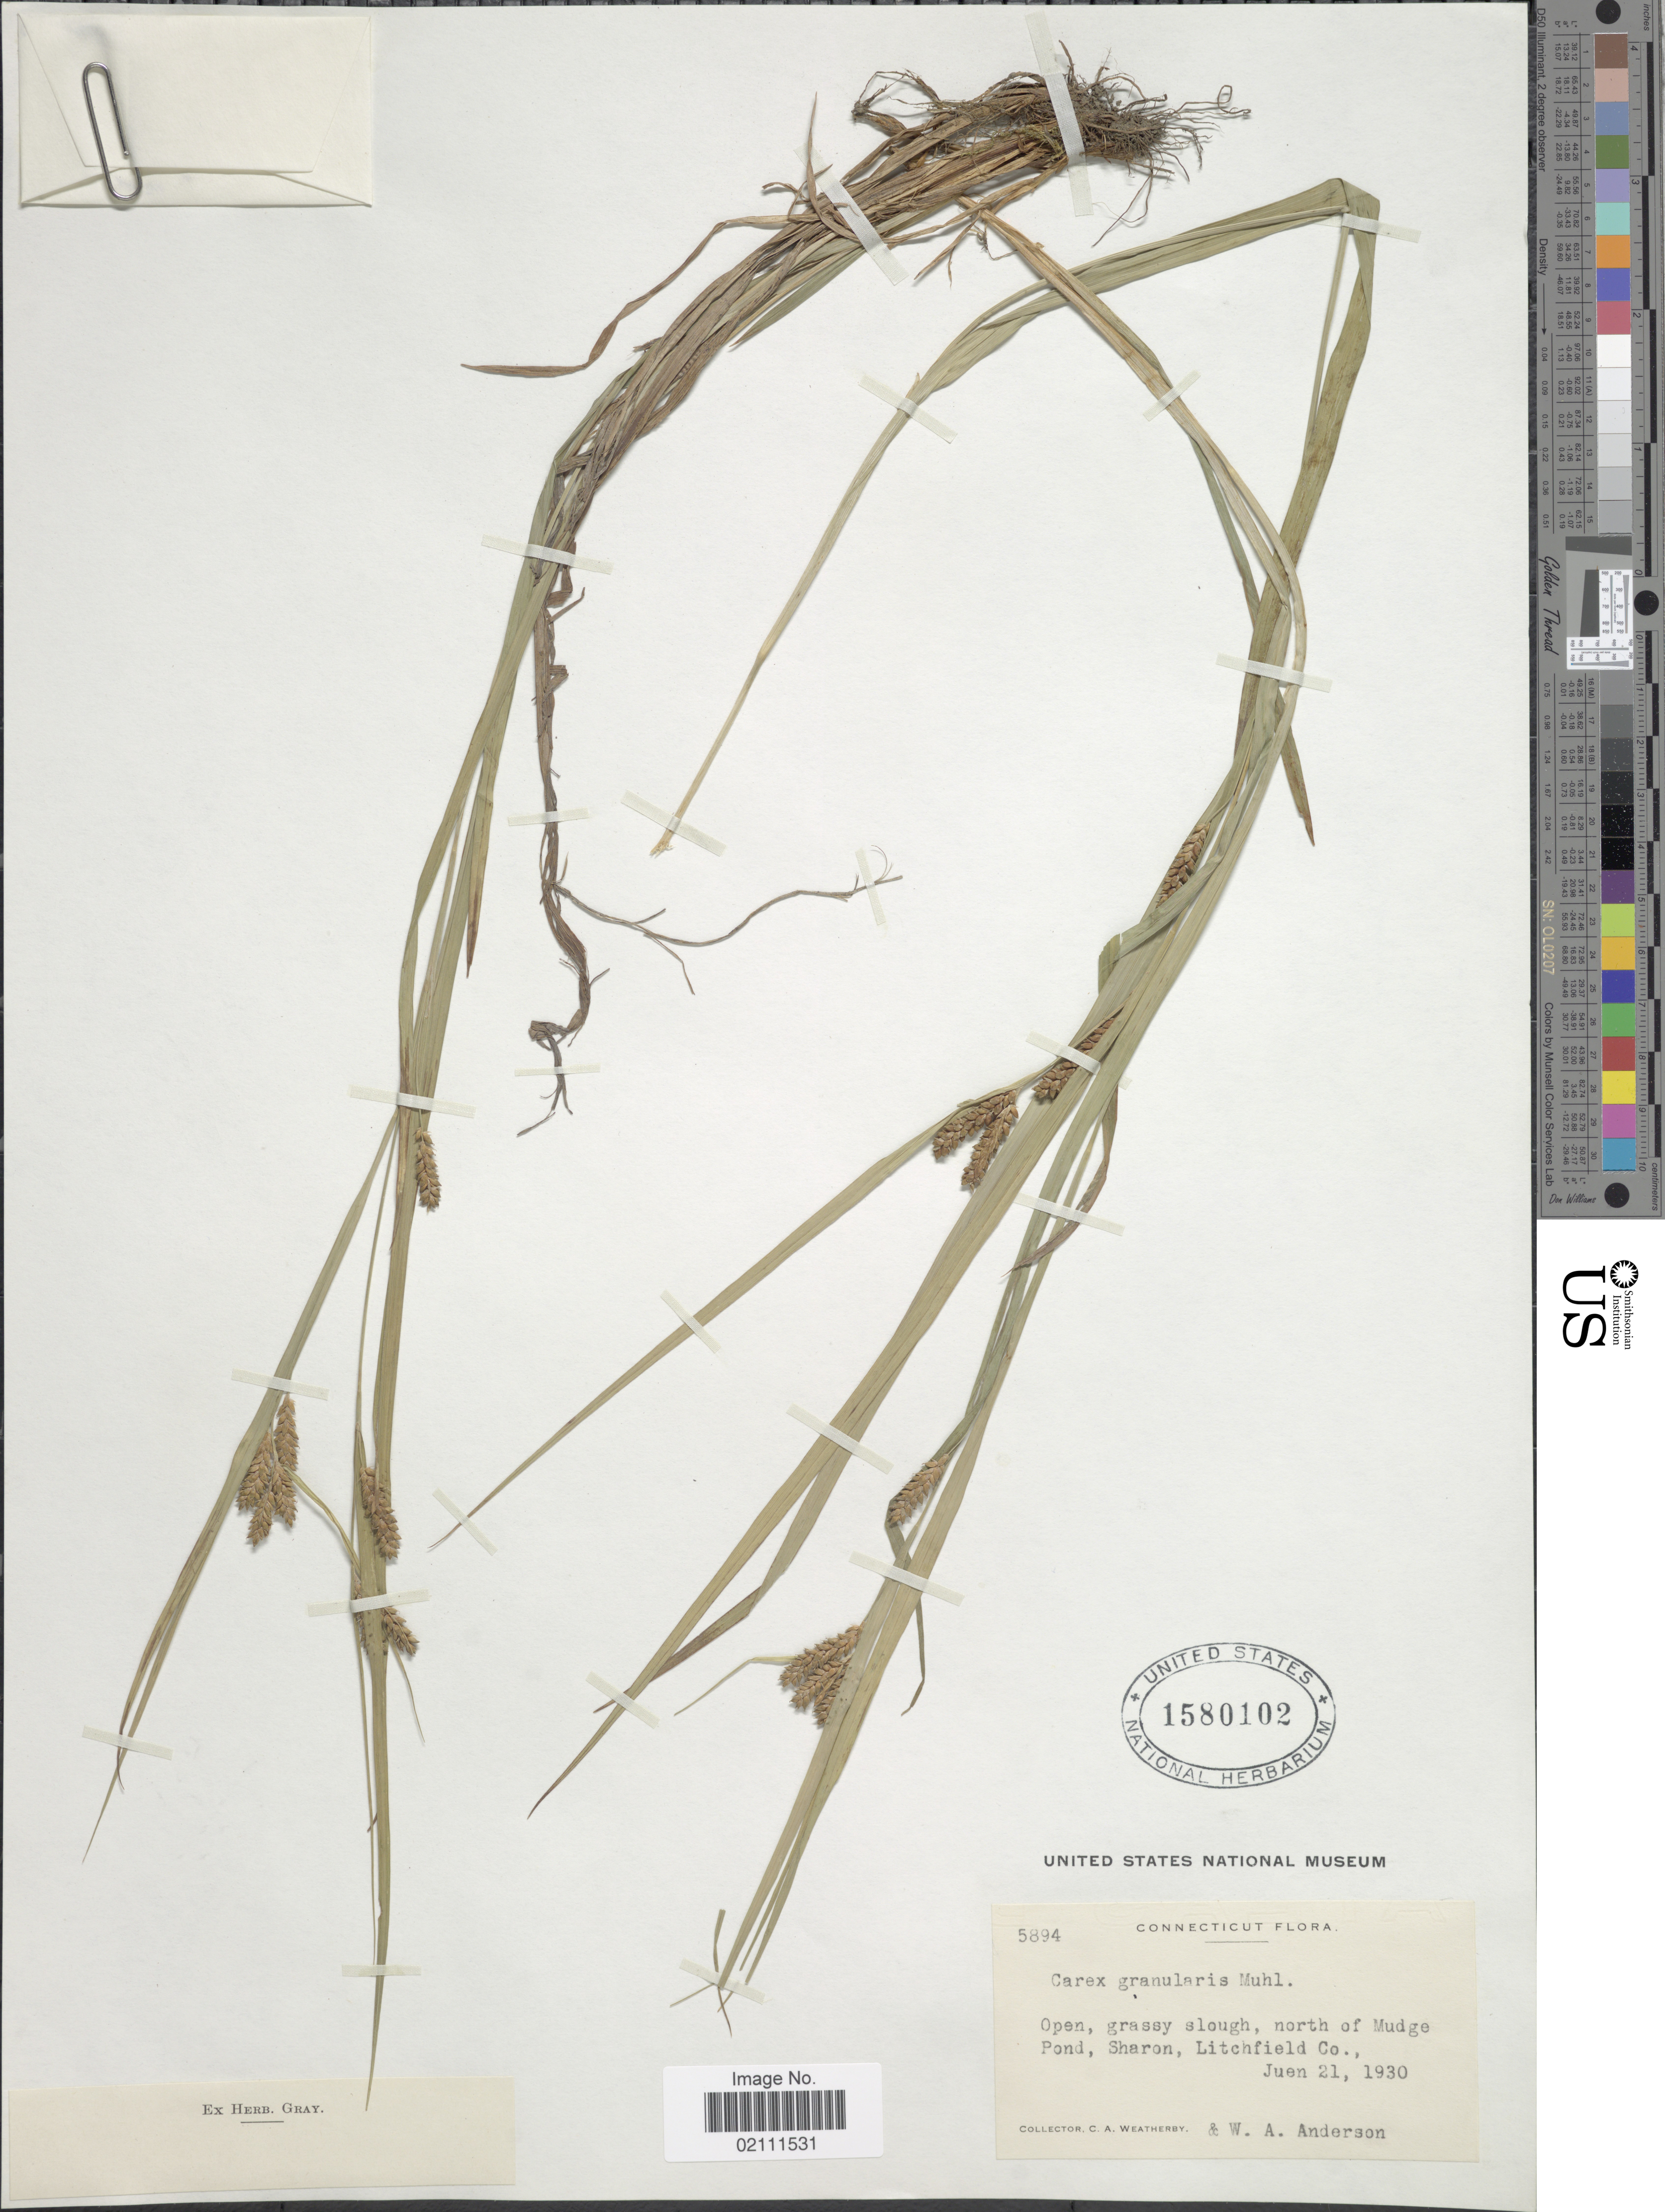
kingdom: Plantae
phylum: Tracheophyta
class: Liliopsida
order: Poales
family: Cyperaceae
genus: Carex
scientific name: Carex granularis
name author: Muhl. ex Willd.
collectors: C. A. Weatherby & W. A. Anderson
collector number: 5894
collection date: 1930-06-21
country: United States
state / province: Connecticut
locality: North of Mudge Pond, Sharon, Litchfield Co.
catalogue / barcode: US 1580102